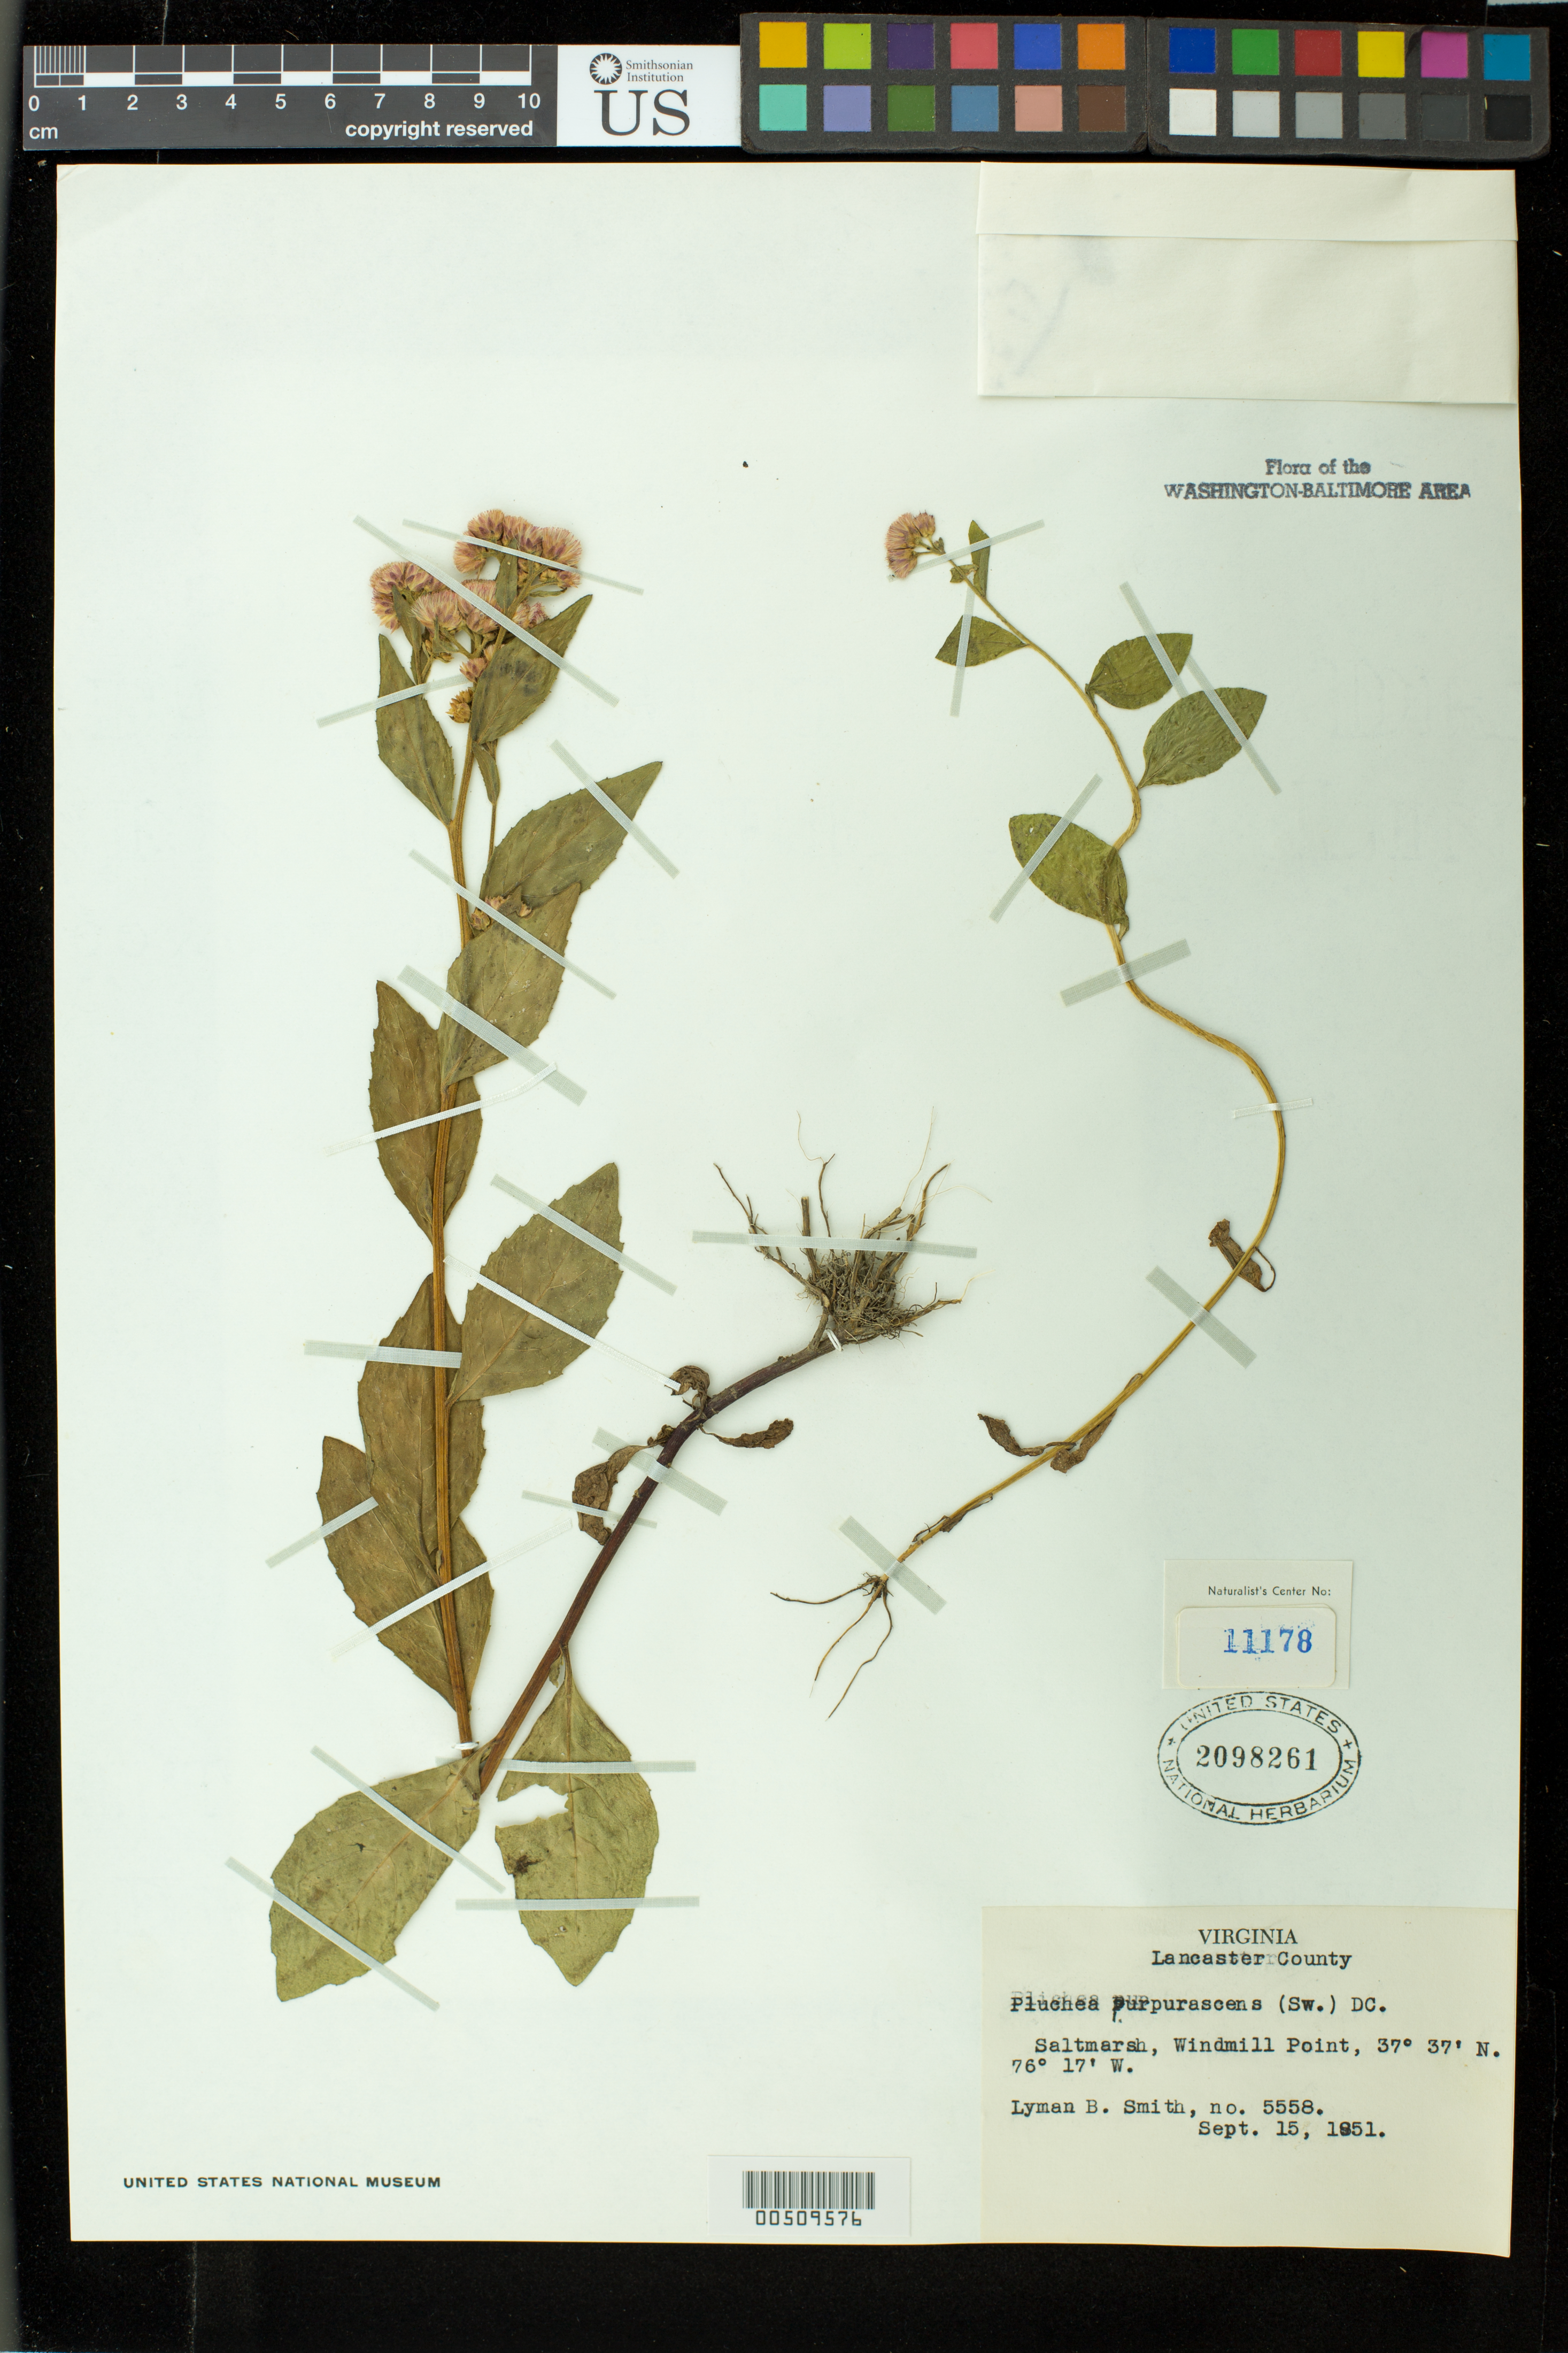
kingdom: Plantae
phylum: Tracheophyta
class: Magnoliopsida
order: Asterales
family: Asteraceae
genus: Pluchea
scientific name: Pluchea purpurascens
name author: (Sw.) DC.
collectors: L. Smith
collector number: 5558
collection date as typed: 15 Sep 1951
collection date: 1951-09-15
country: United States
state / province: Virginia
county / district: Lancaster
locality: Windmill Point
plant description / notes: Specimens returned from Naturalist Center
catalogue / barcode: US 2098261